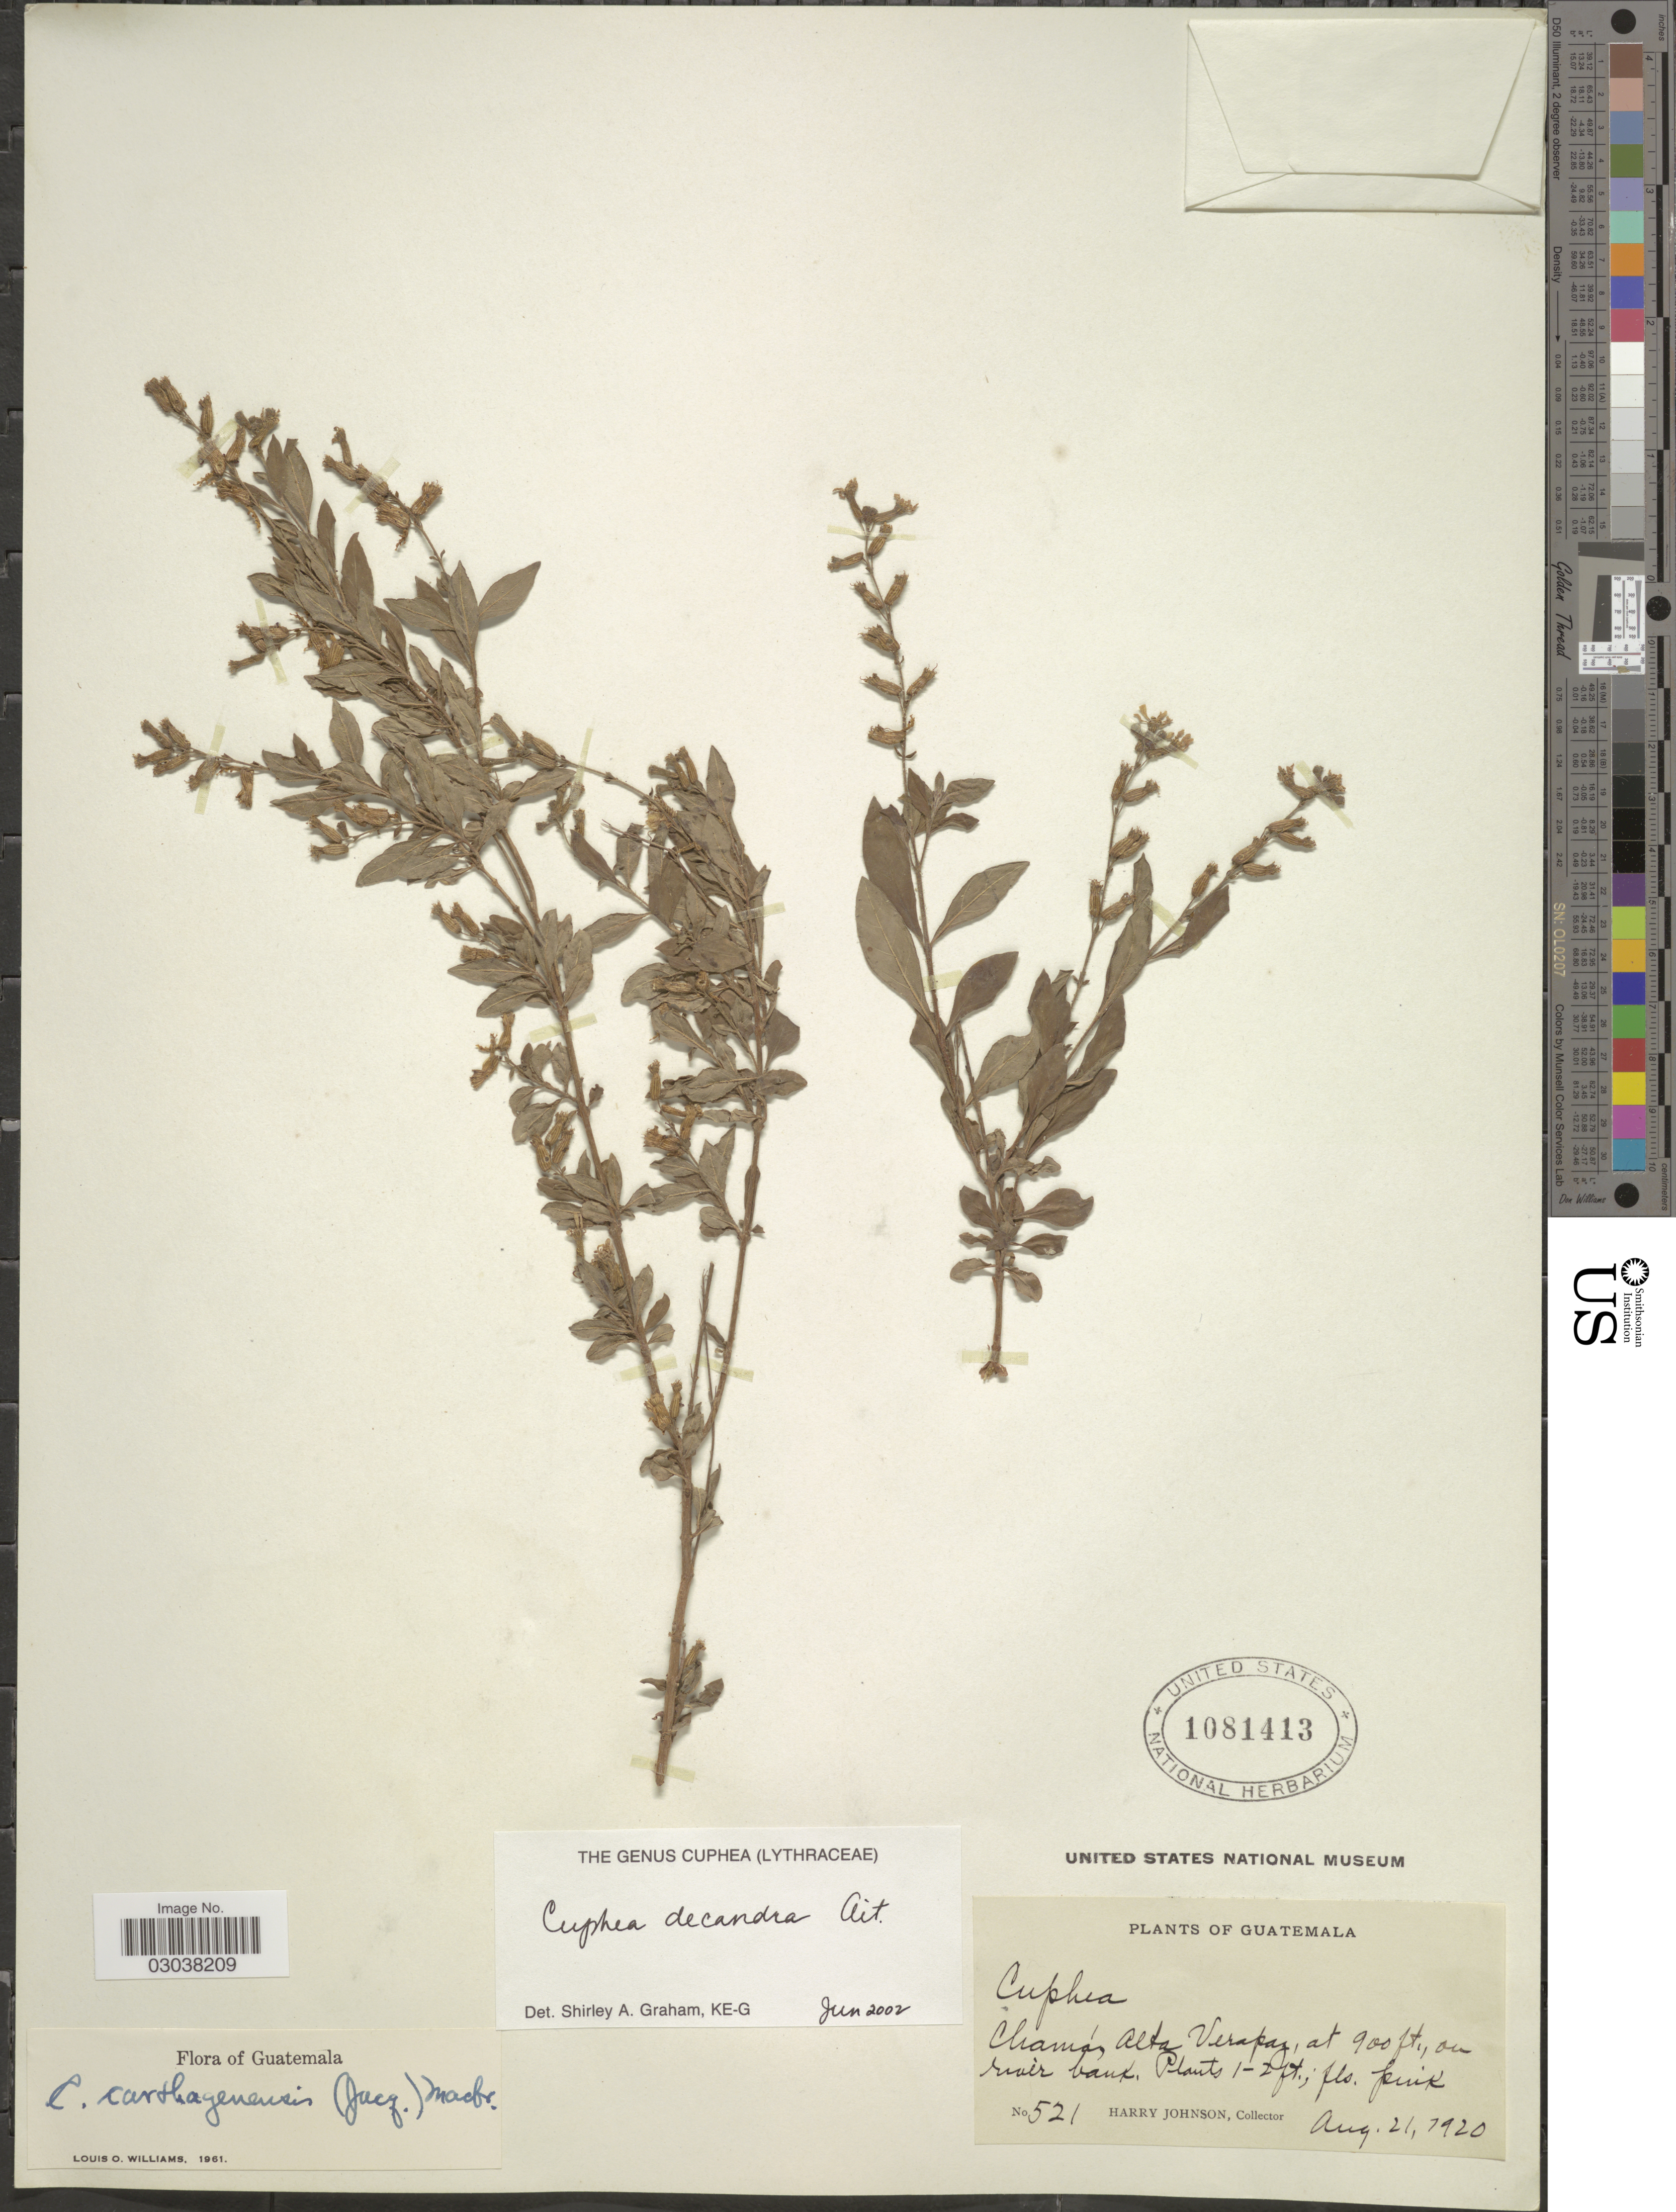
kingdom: Plantae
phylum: Tracheophyta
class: Magnoliopsida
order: Myrtales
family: Lythraceae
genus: Cuphea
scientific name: Cuphea decandra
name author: W.T. Aiton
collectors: H. Johnson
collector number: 521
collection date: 1920-08-21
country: Guatemala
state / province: Alta Verapaz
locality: Chamá, on river bank.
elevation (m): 274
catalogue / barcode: US 1081413